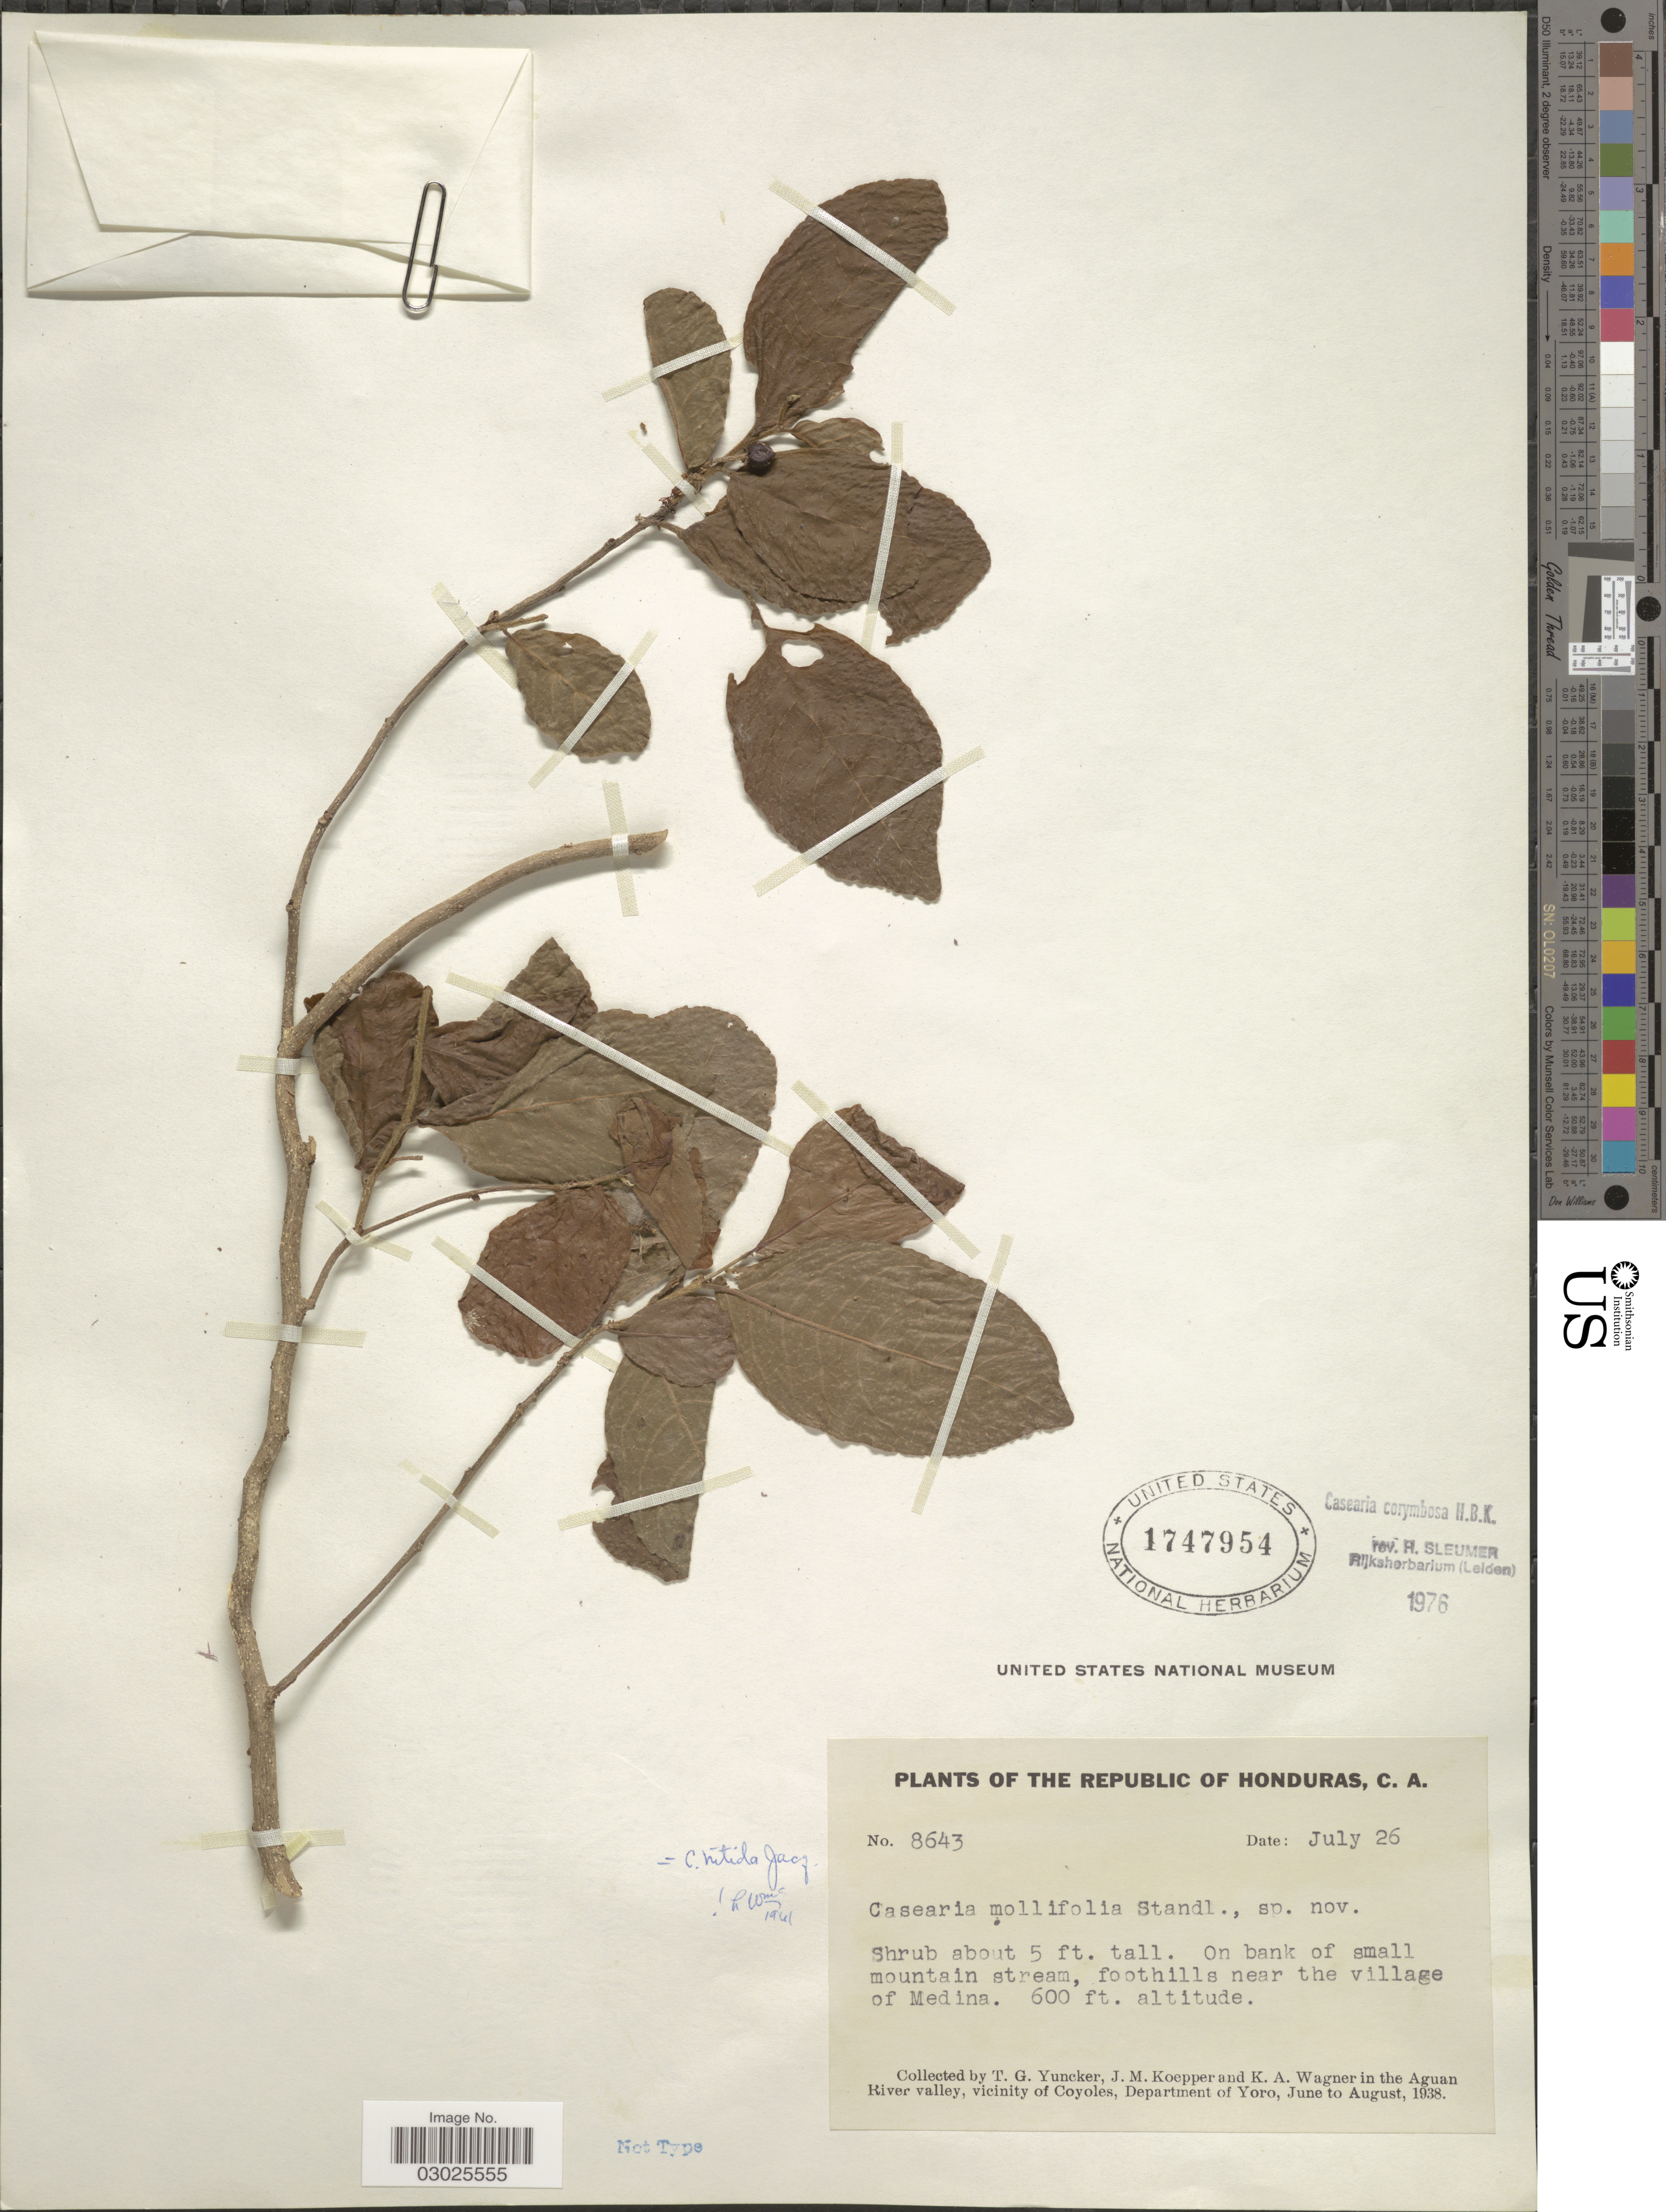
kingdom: Plantae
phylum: Tracheophyta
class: Magnoliopsida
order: Malpighiales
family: Salicaceae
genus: Casearia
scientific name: Casearia corymbosa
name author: Kunth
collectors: T. G. Yuncker, J. M. Koepper & K. A. Wagner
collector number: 8643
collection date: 1938-07-26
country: Honduras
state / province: Yoro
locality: The Republic of Honduras. On bank small mountain stream, foothills near the village of Medina, in the Aguan River valley, vicinity of Coyoles, Department of Yoro.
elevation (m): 183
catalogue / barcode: US 1747954